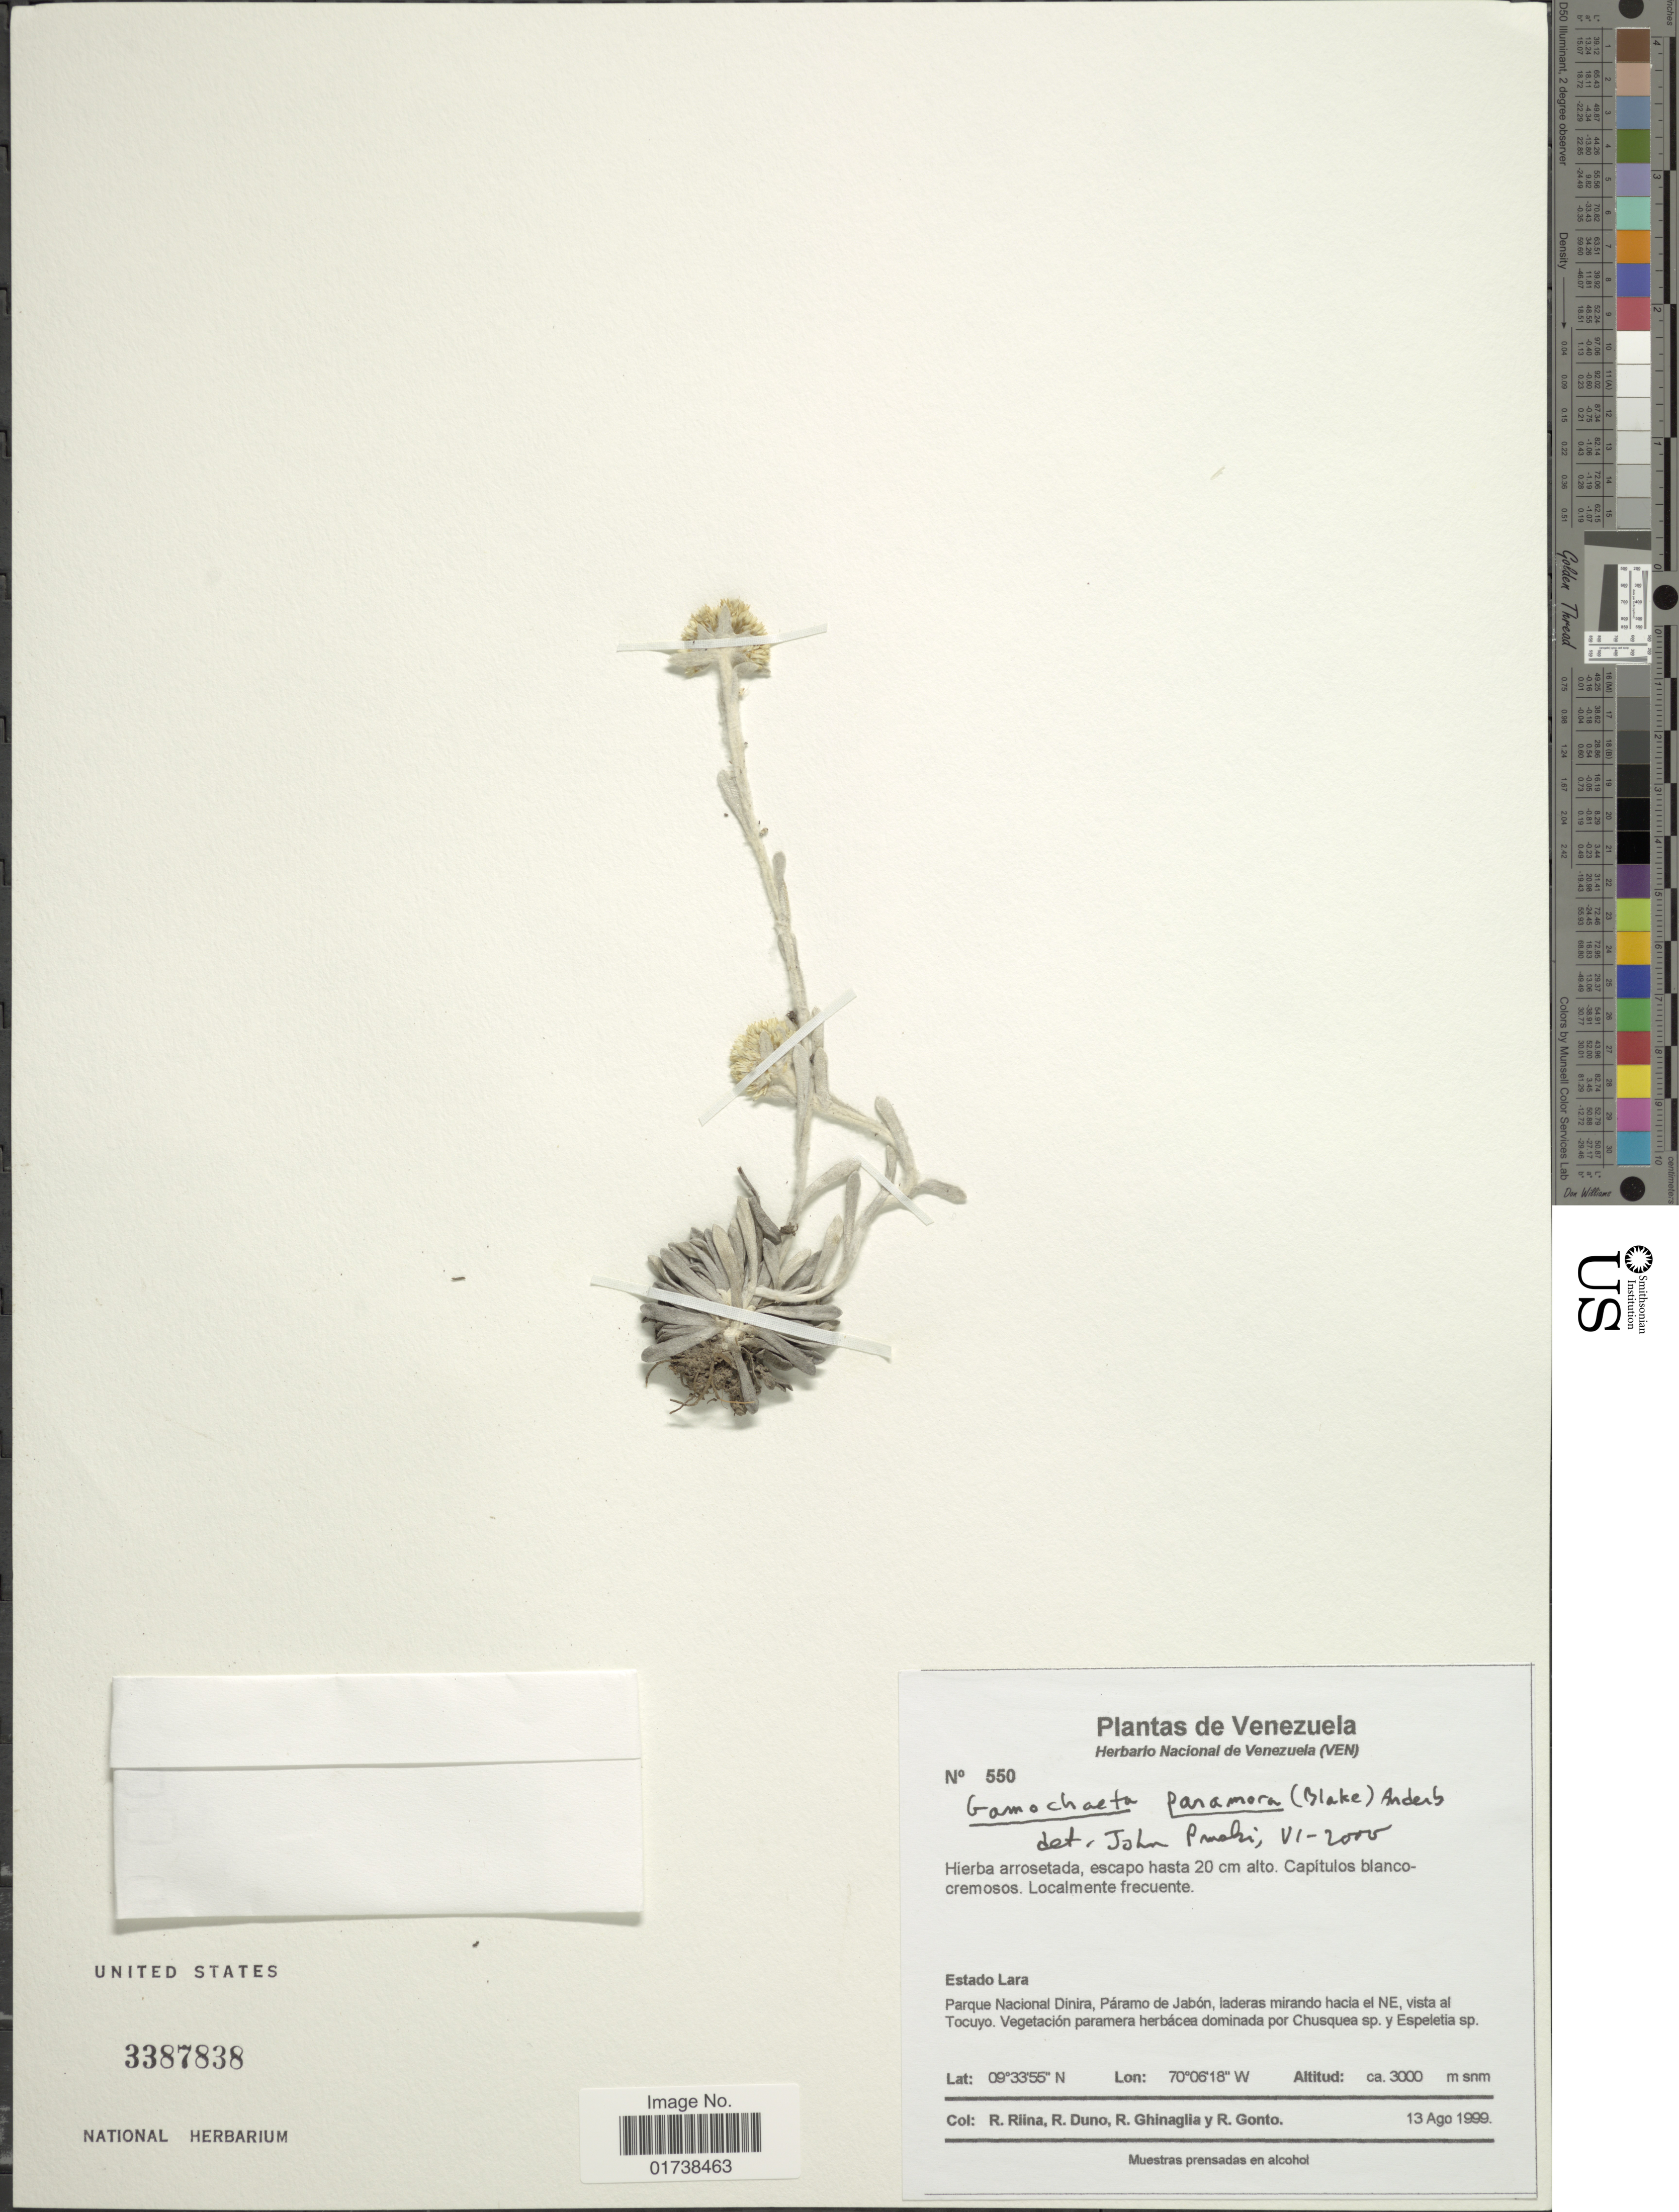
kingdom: Plantae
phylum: Tracheophyta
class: Magnoliopsida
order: Asterales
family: Asteraceae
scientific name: Orognaphalon paramorum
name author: (S.F. Blake) G.L. Nesom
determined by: Nesom, Guy L.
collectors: R. Riina, R. Duno de Stefano, R. Ghinaglia & R. Gonto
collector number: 550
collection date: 1999-08-13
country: Venezuela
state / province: Lara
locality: Parque Nacional Dinira, Paramo de Jabon, laderas mirando hacia el NE, vista al Tocuyo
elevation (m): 3000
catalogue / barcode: US 3387838